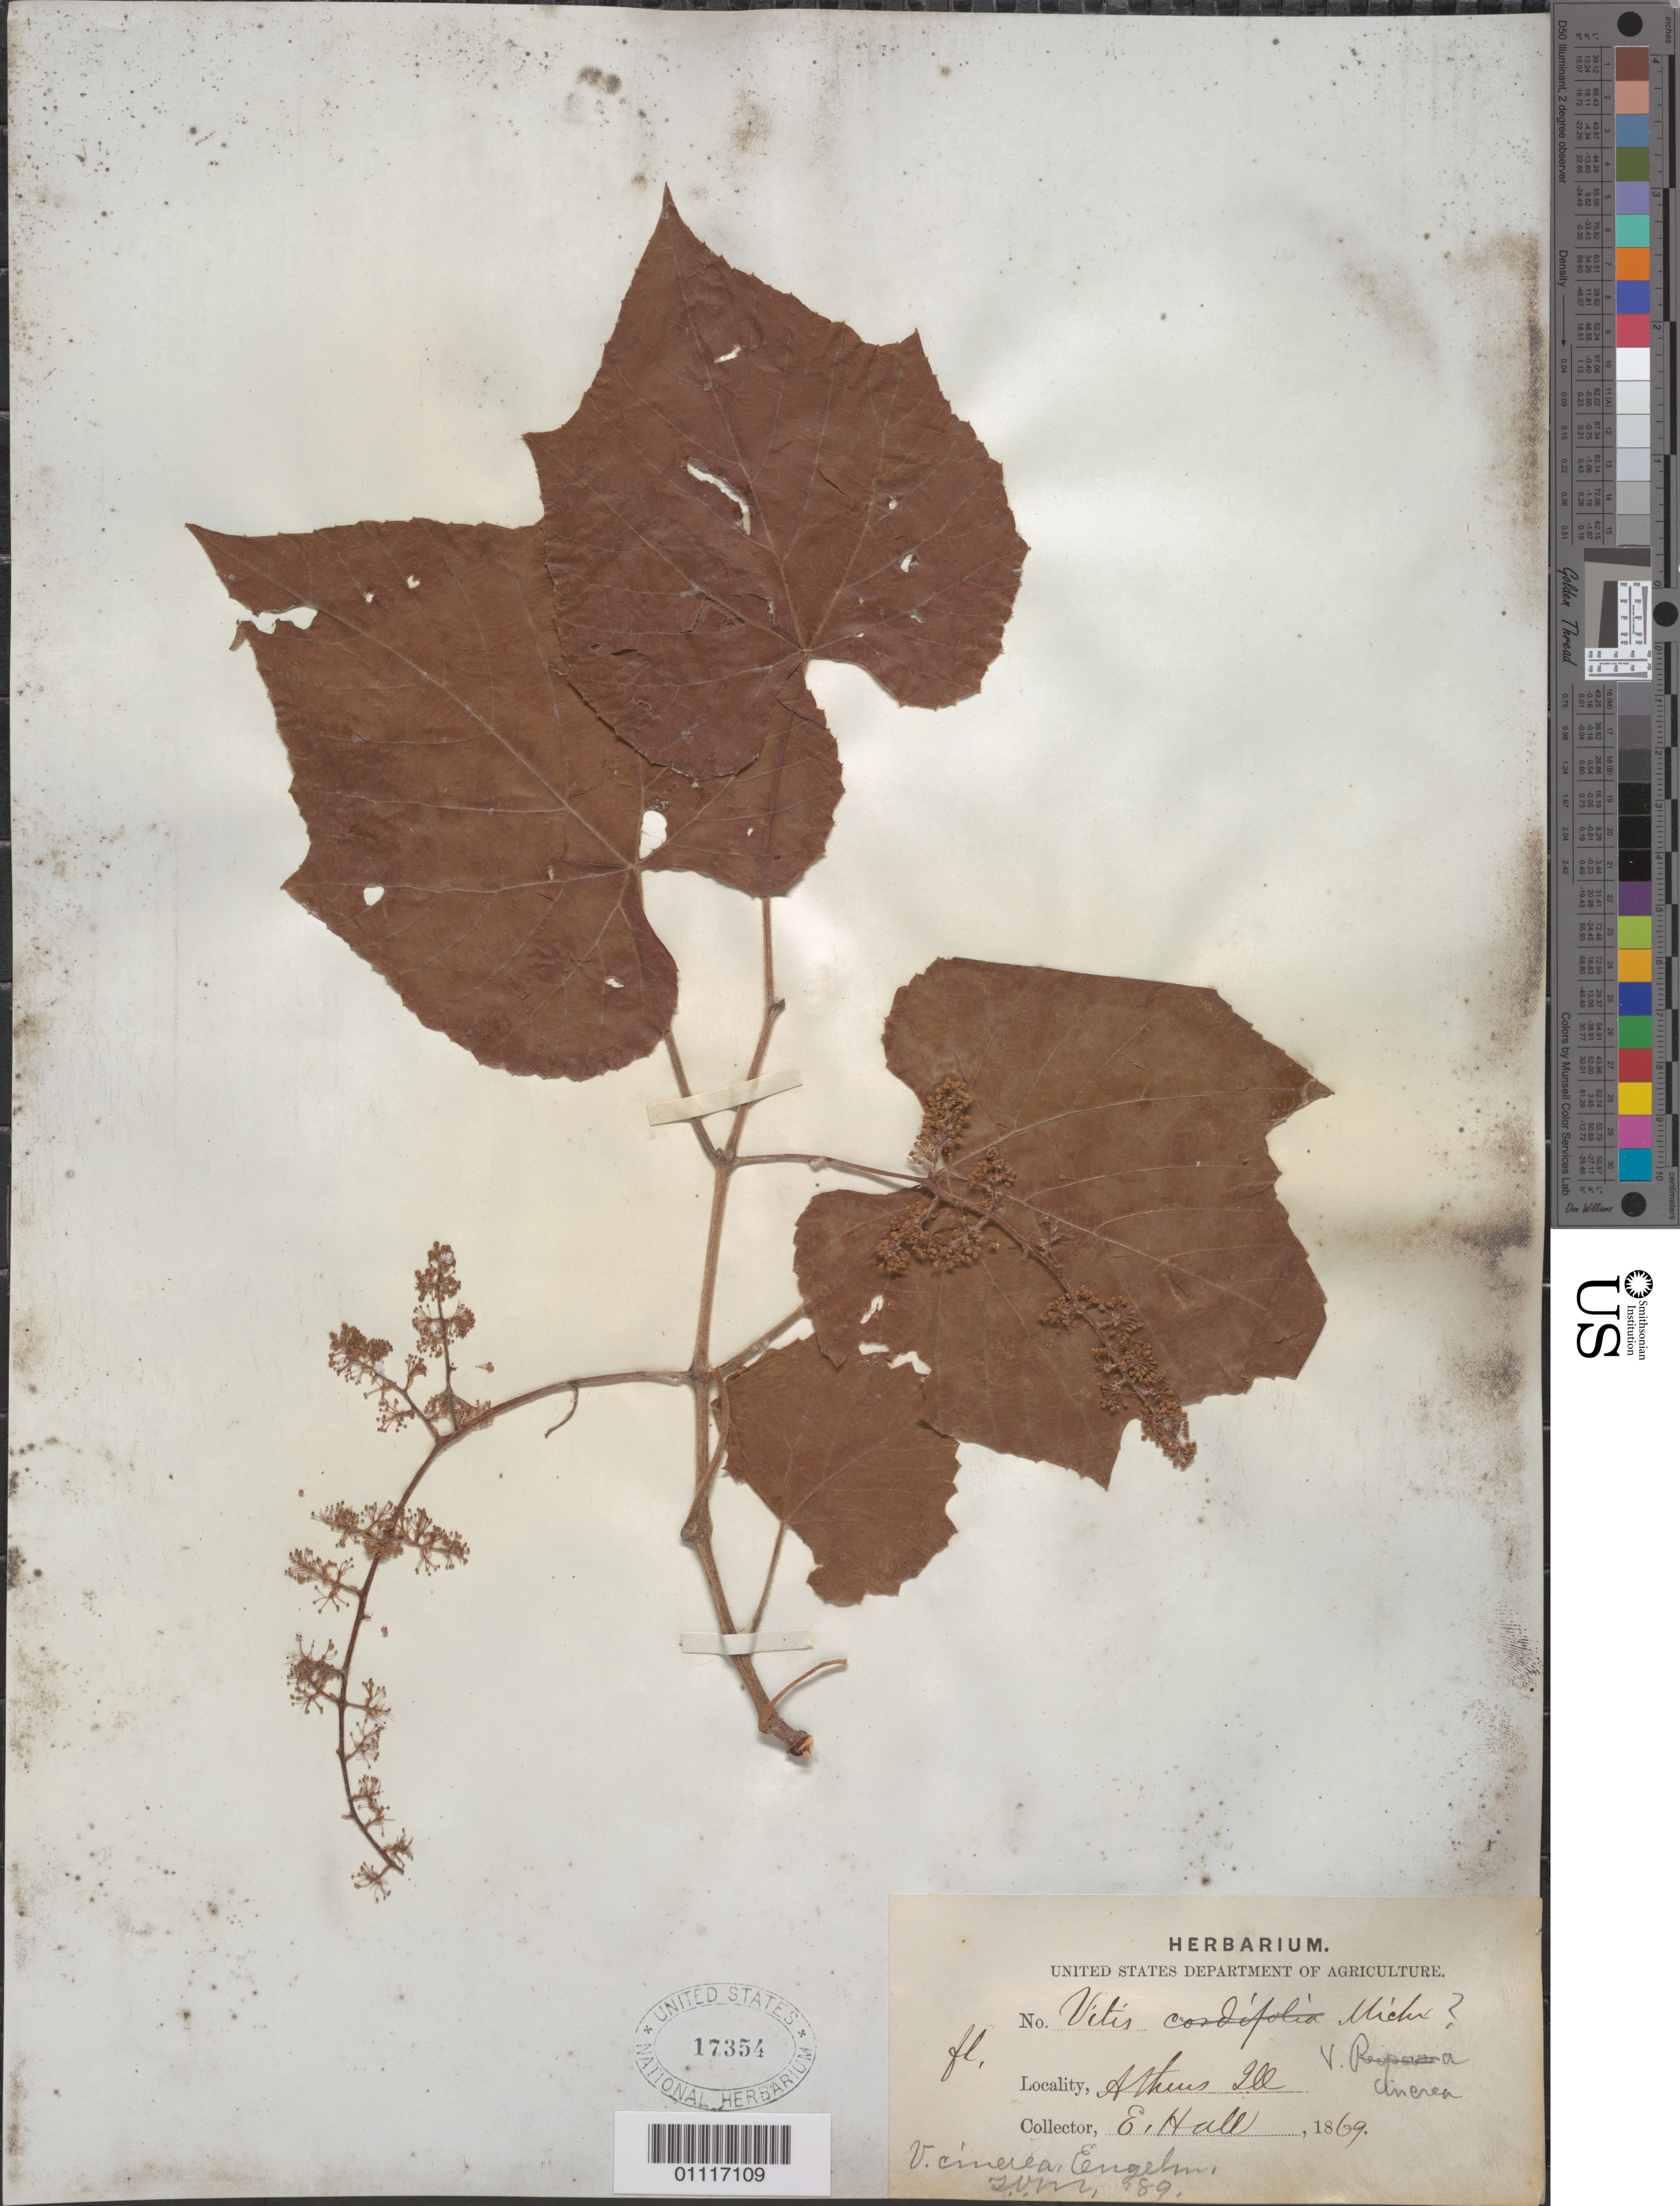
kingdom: Plantae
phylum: Tracheophyta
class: Magnoliopsida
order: Vitales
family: Vitaceae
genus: Vitis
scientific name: Vitis cinerea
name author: (Engelm.) Millardet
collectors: E. Hall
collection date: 1869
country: United States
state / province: Illinois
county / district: Menard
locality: Athens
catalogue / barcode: US 17354